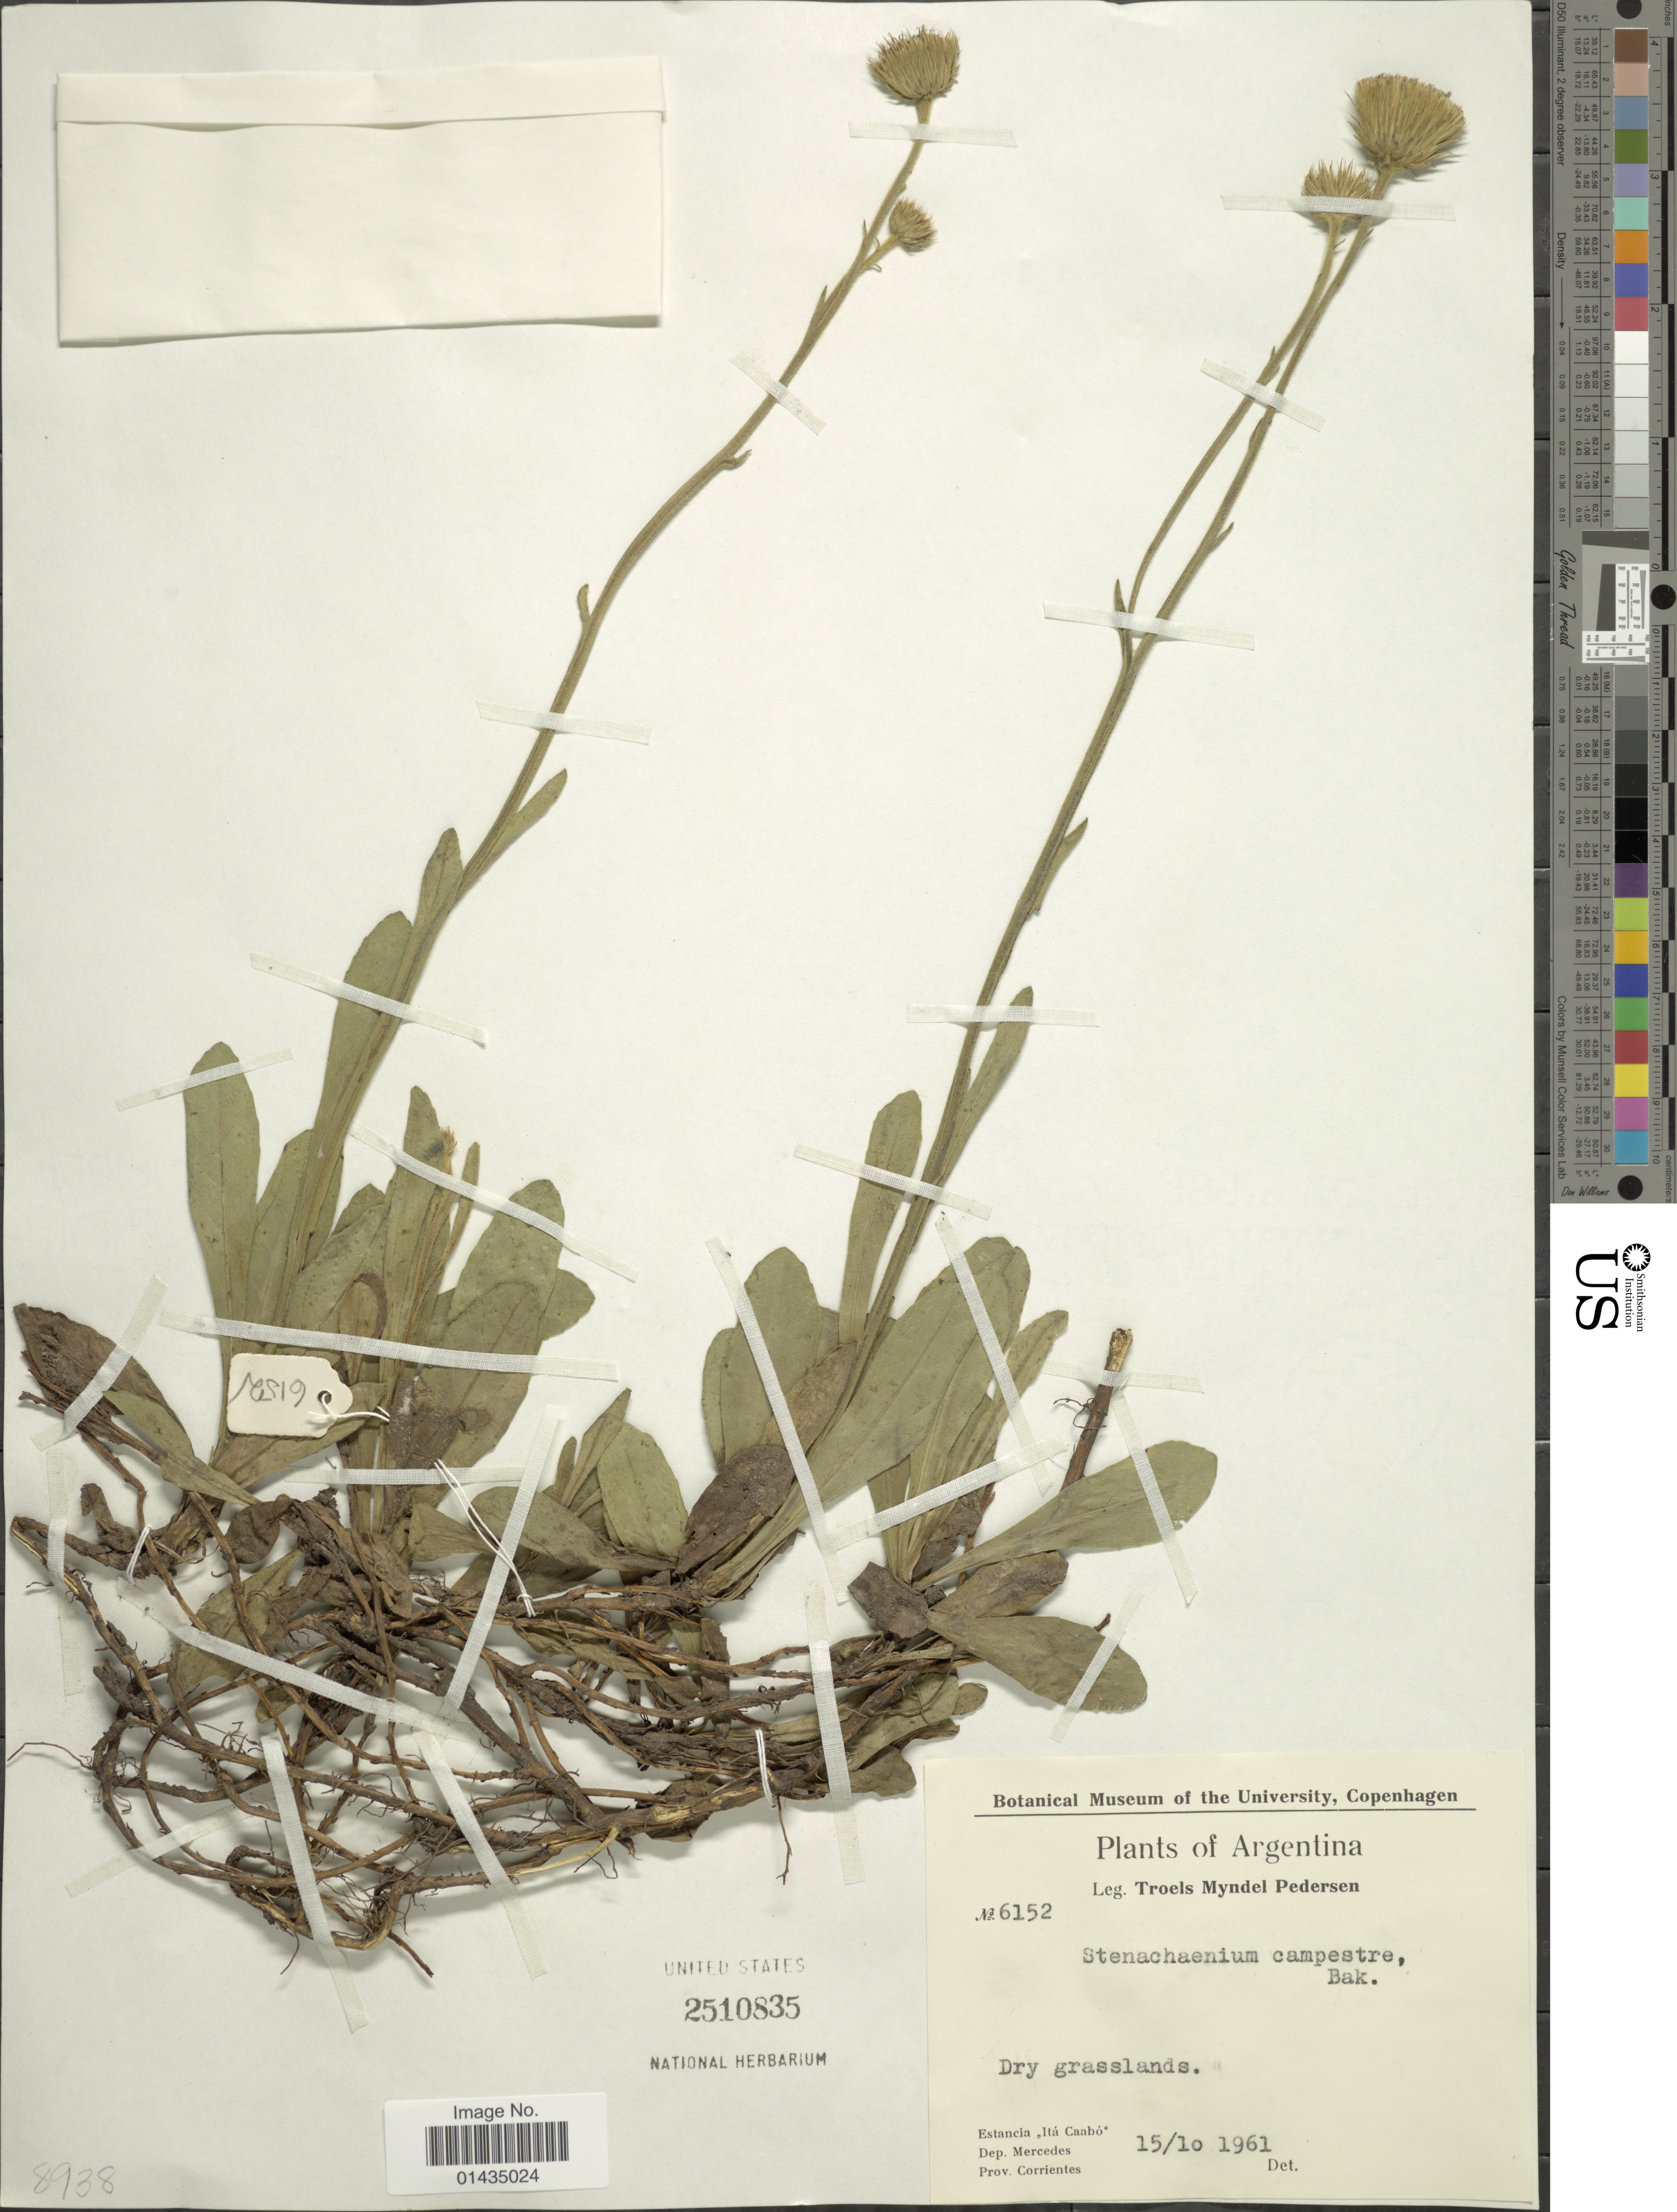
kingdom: Plantae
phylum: Tracheophyta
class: Magnoliopsida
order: Asterales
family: Asteraceae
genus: Stenachaenium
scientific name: Stenachaenium campestre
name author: Baker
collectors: T. Pederson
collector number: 6152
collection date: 1961-10-15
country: Argentina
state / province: Corrientes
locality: Dry grasslands, Etancia Ita Caabó, Dep. Mercedes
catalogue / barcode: US 2510835